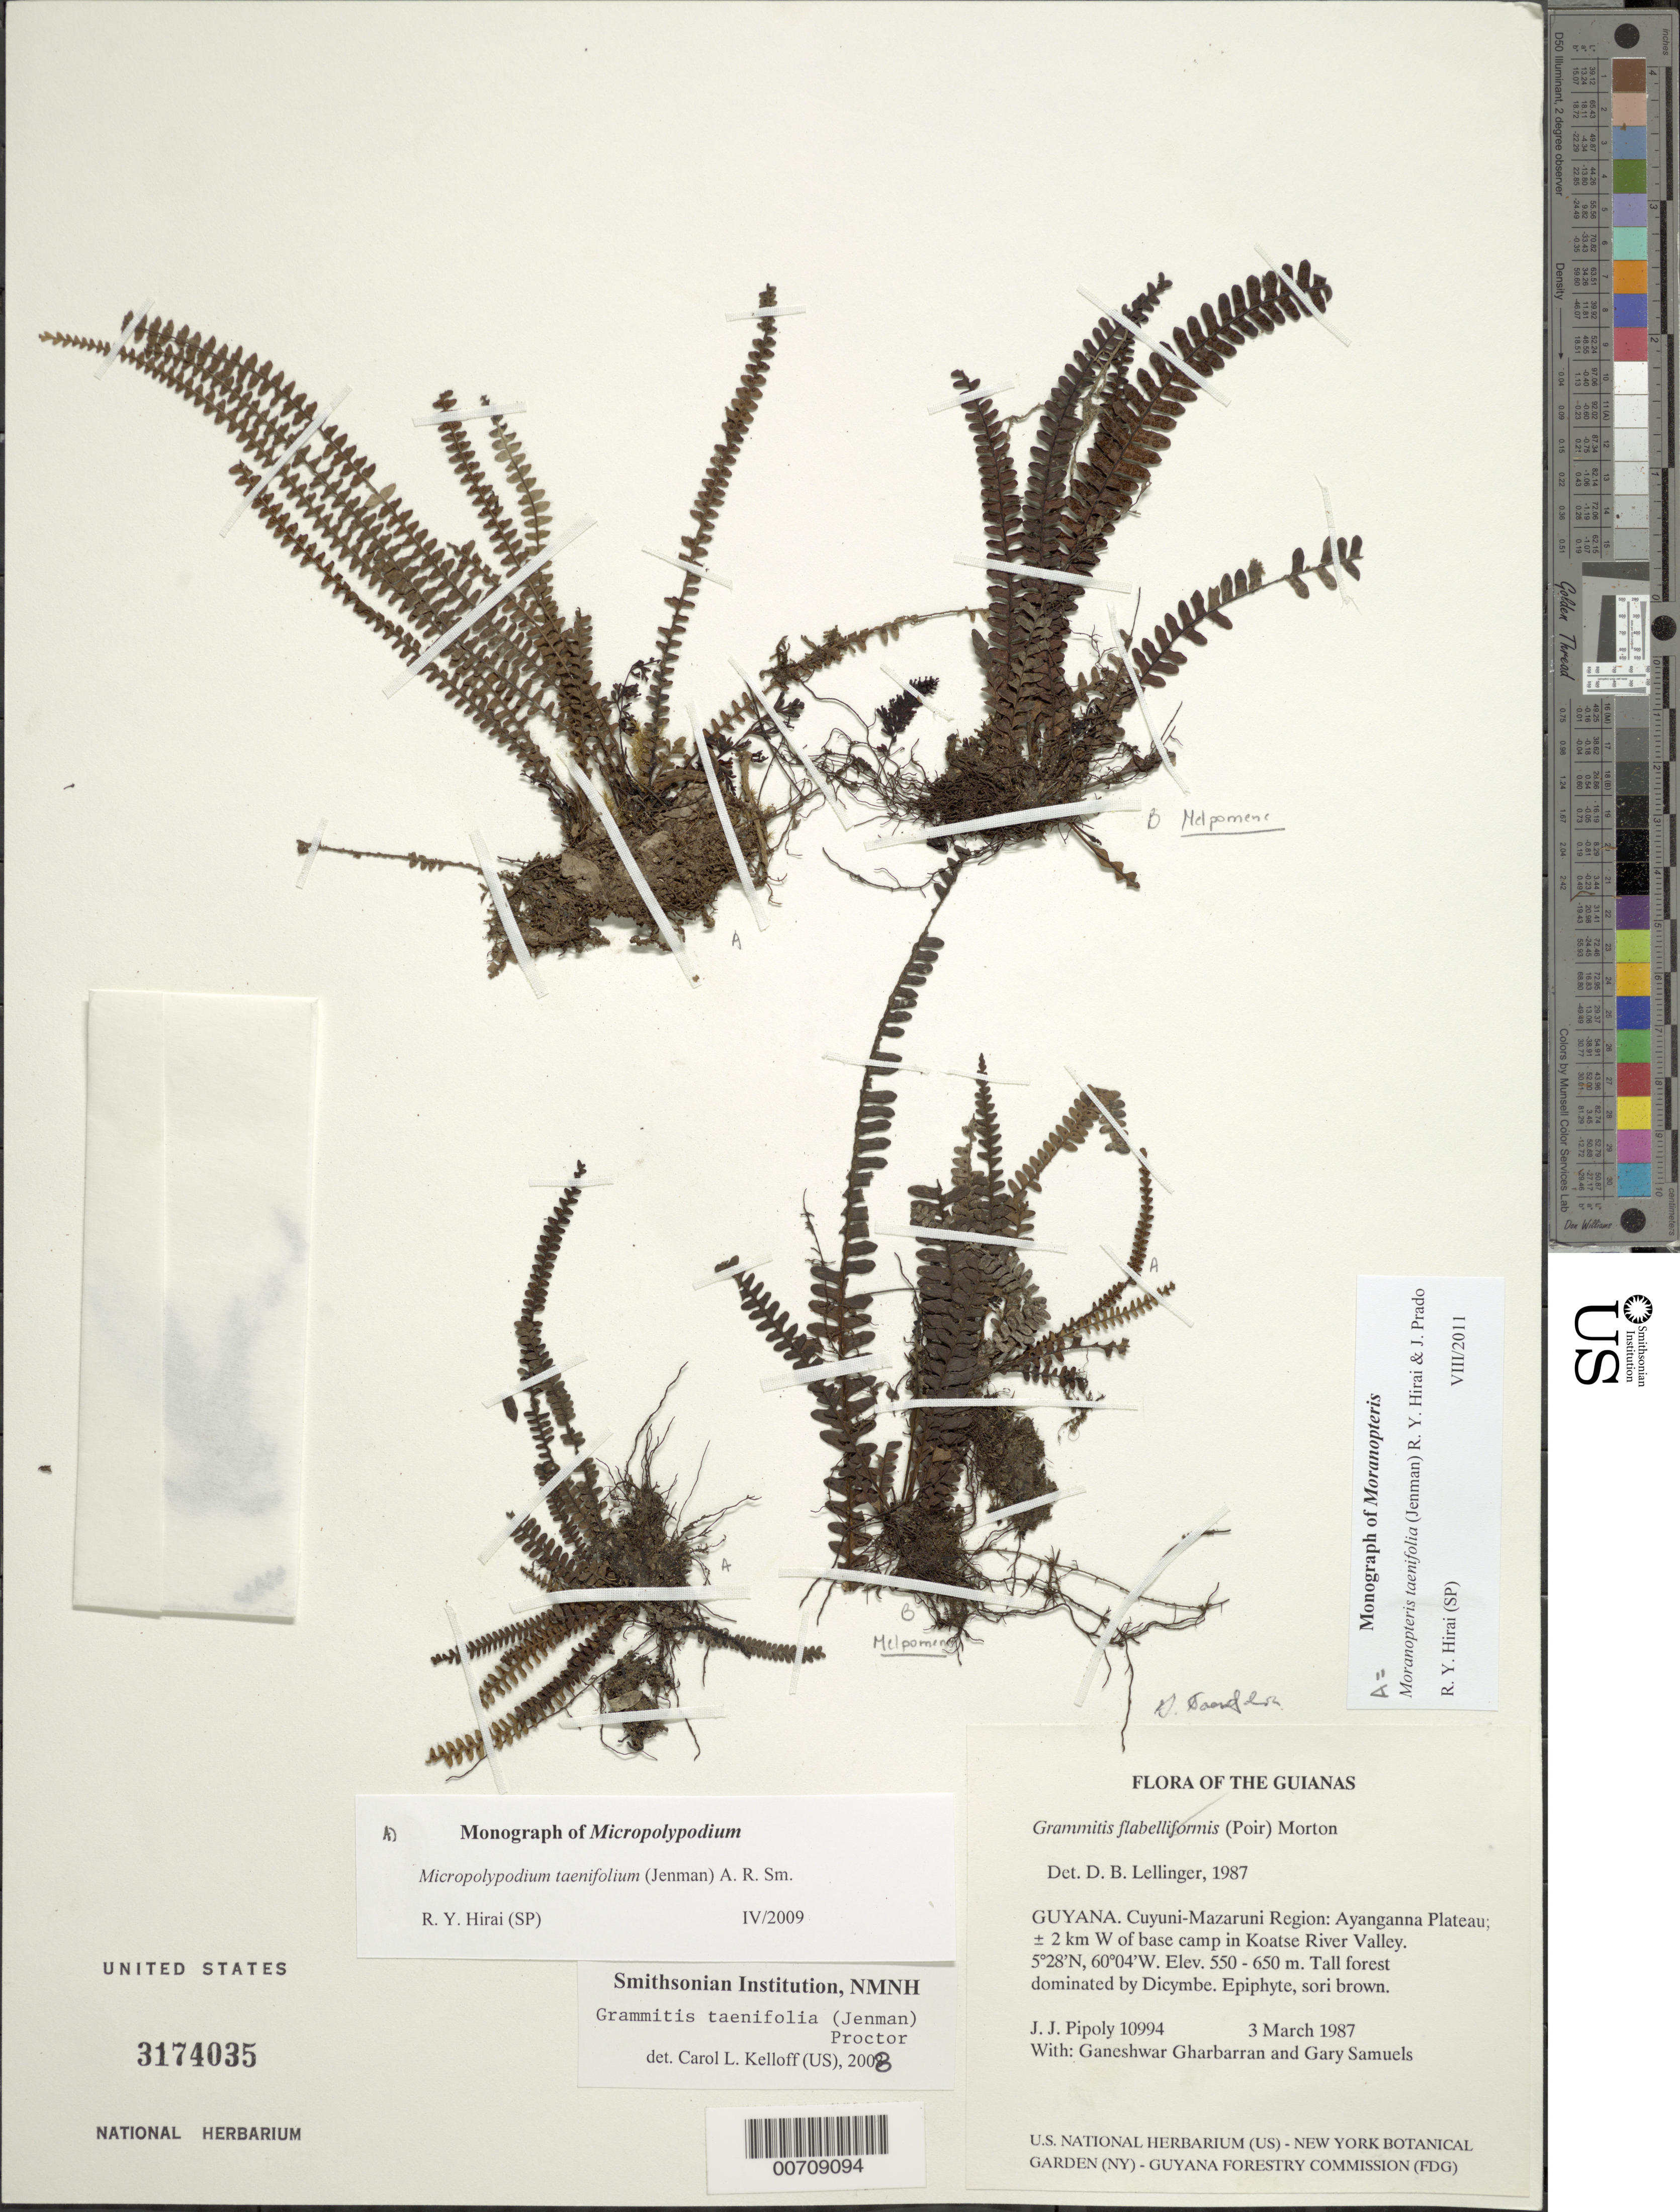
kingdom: Plantae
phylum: Tracheophyta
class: Polypodiopsida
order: Polypodiales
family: Polypodiaceae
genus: Moranopteris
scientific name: Moranopteris taenifolia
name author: (Jenman) R. Y. Hirai & J. Prado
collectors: J. J. Pipoly, G. Gharbarran & G. Samuels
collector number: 10994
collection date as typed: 3 March 1987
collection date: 1987-03-03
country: Guyana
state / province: Cuyuni-Mazaruni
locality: Ayanganna Plateau; ± 2 km W of base camp in Koatse River Valley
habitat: Tall forest dominated by Dicymbe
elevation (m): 550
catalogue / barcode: US 3174035